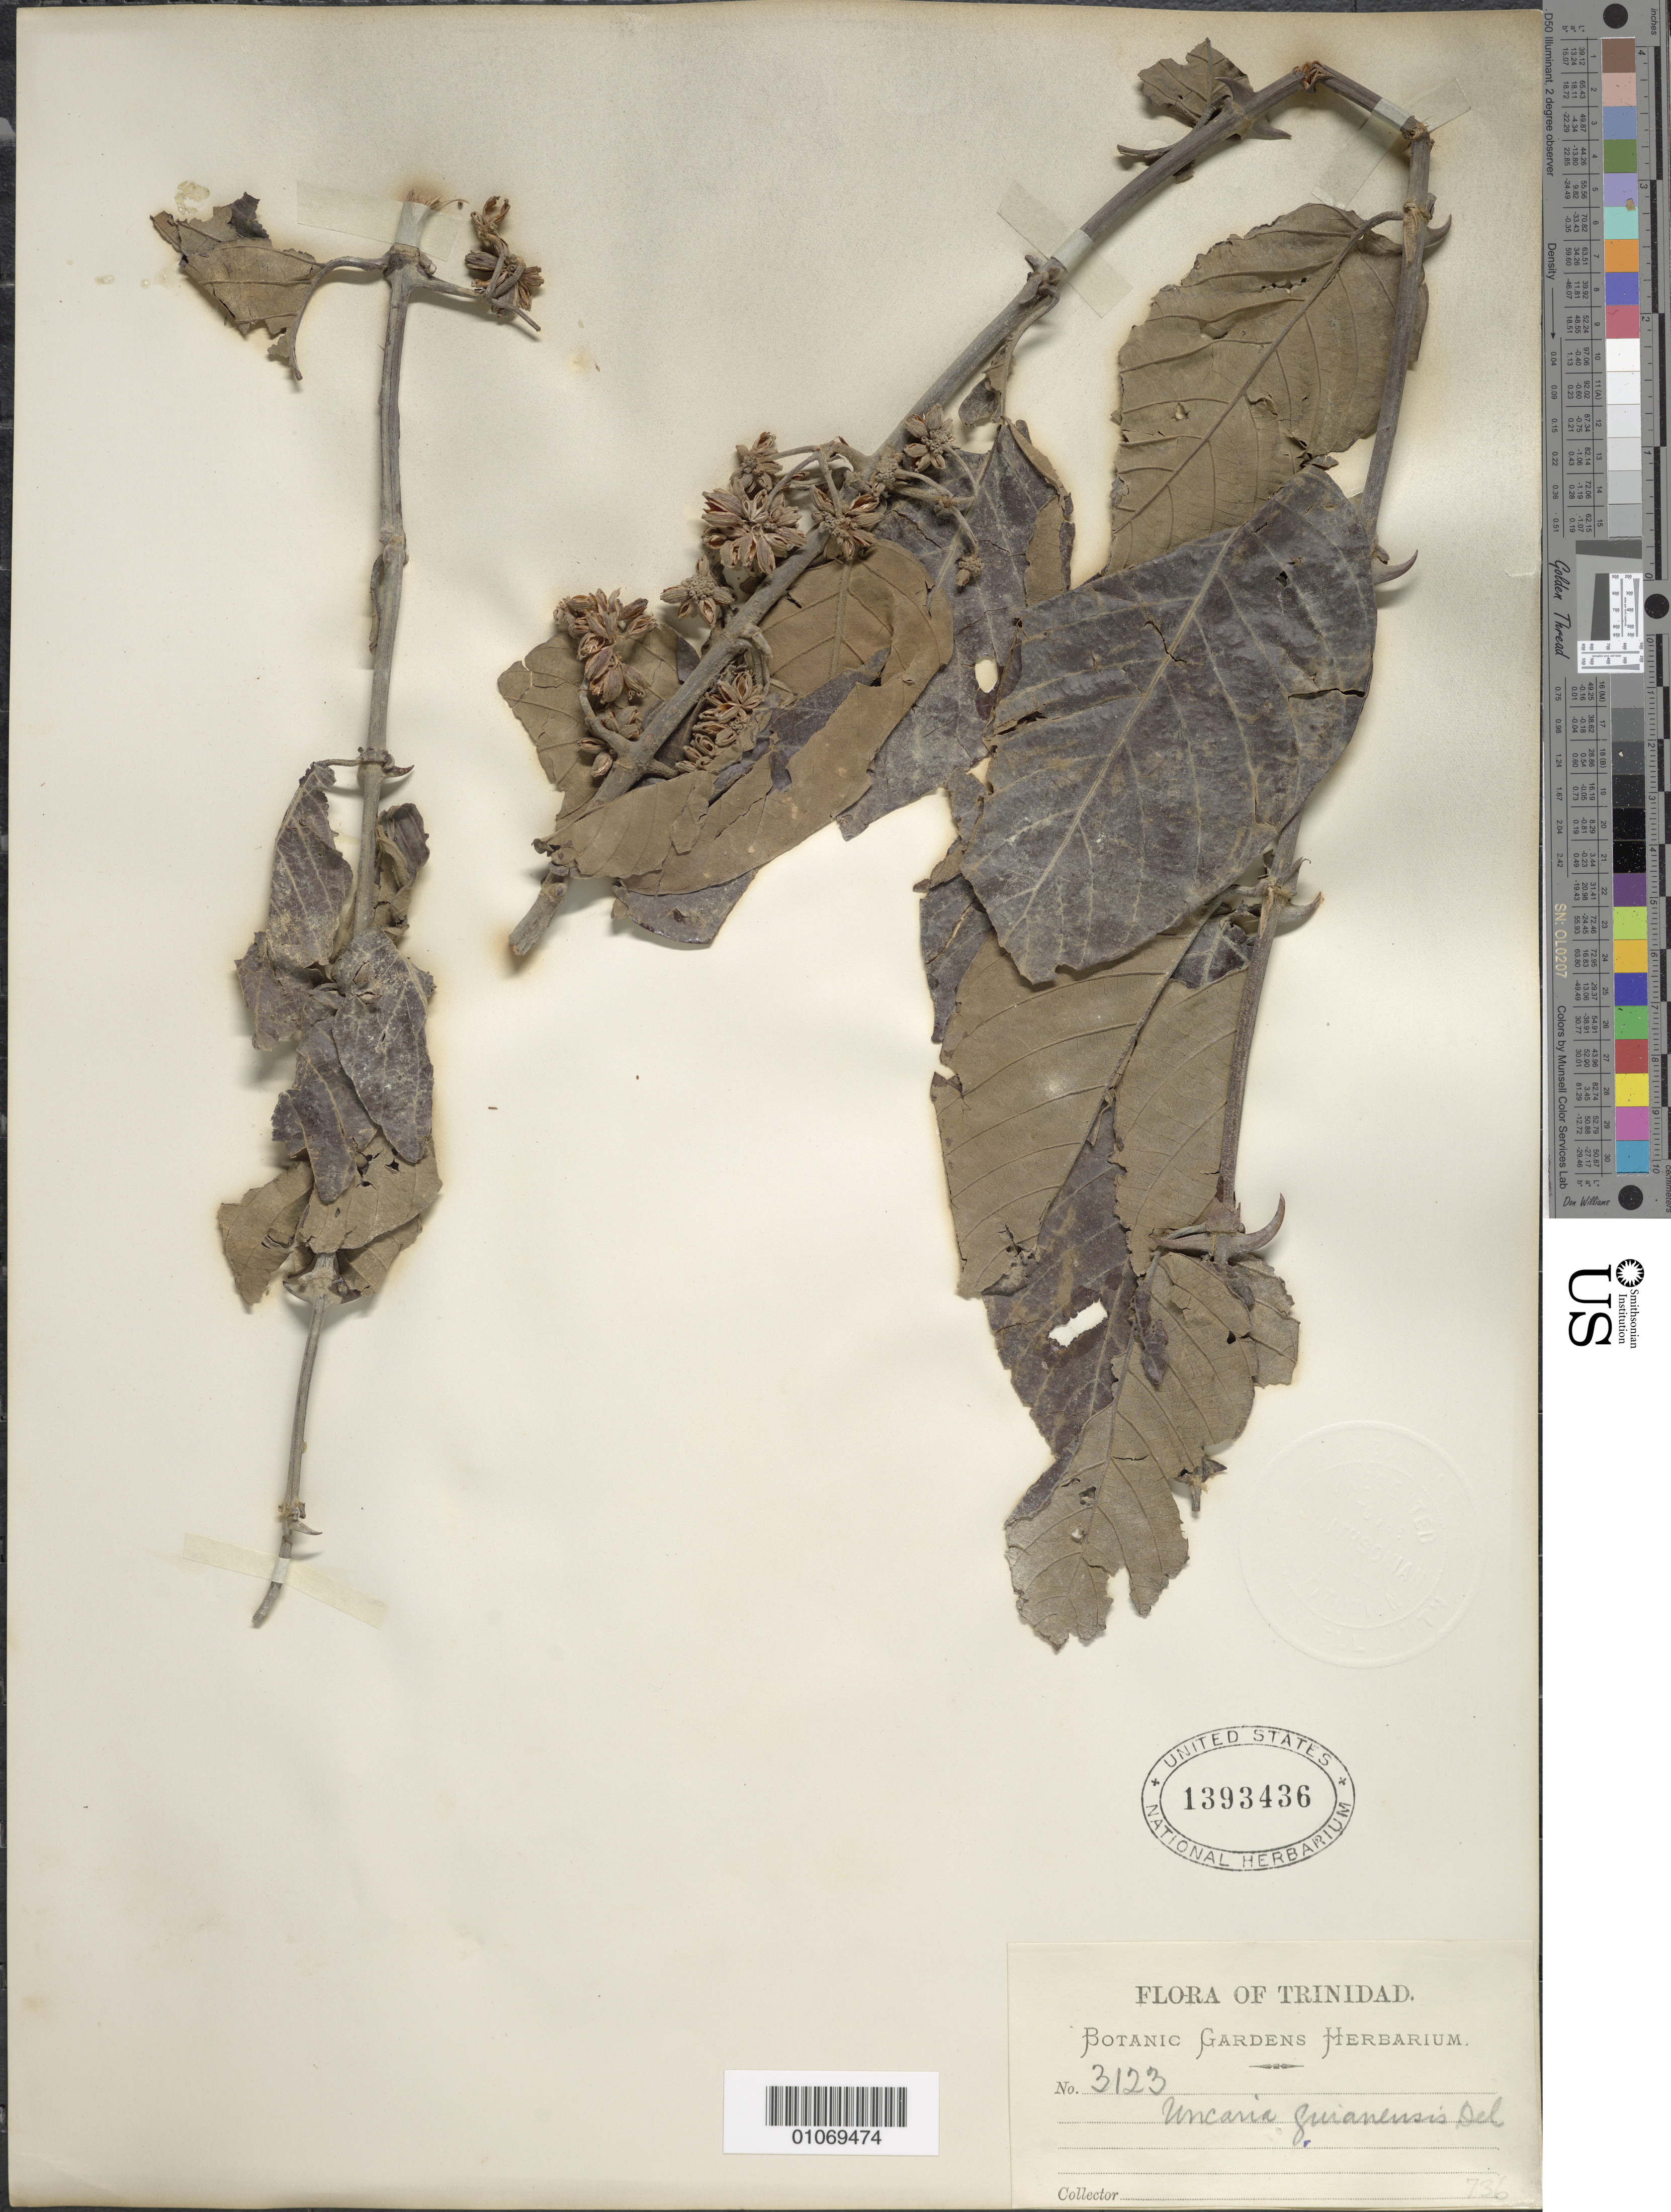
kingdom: Plantae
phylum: Tracheophyta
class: Magnoliopsida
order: Gentianales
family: Rubiaceae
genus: Uncaria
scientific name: Uncaria guianensis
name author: (Aubl.) J.F. Gmel.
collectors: Botanic Gardens Herbarium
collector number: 3123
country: Trinidad and Tobago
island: Trinidad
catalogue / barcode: US 1393436